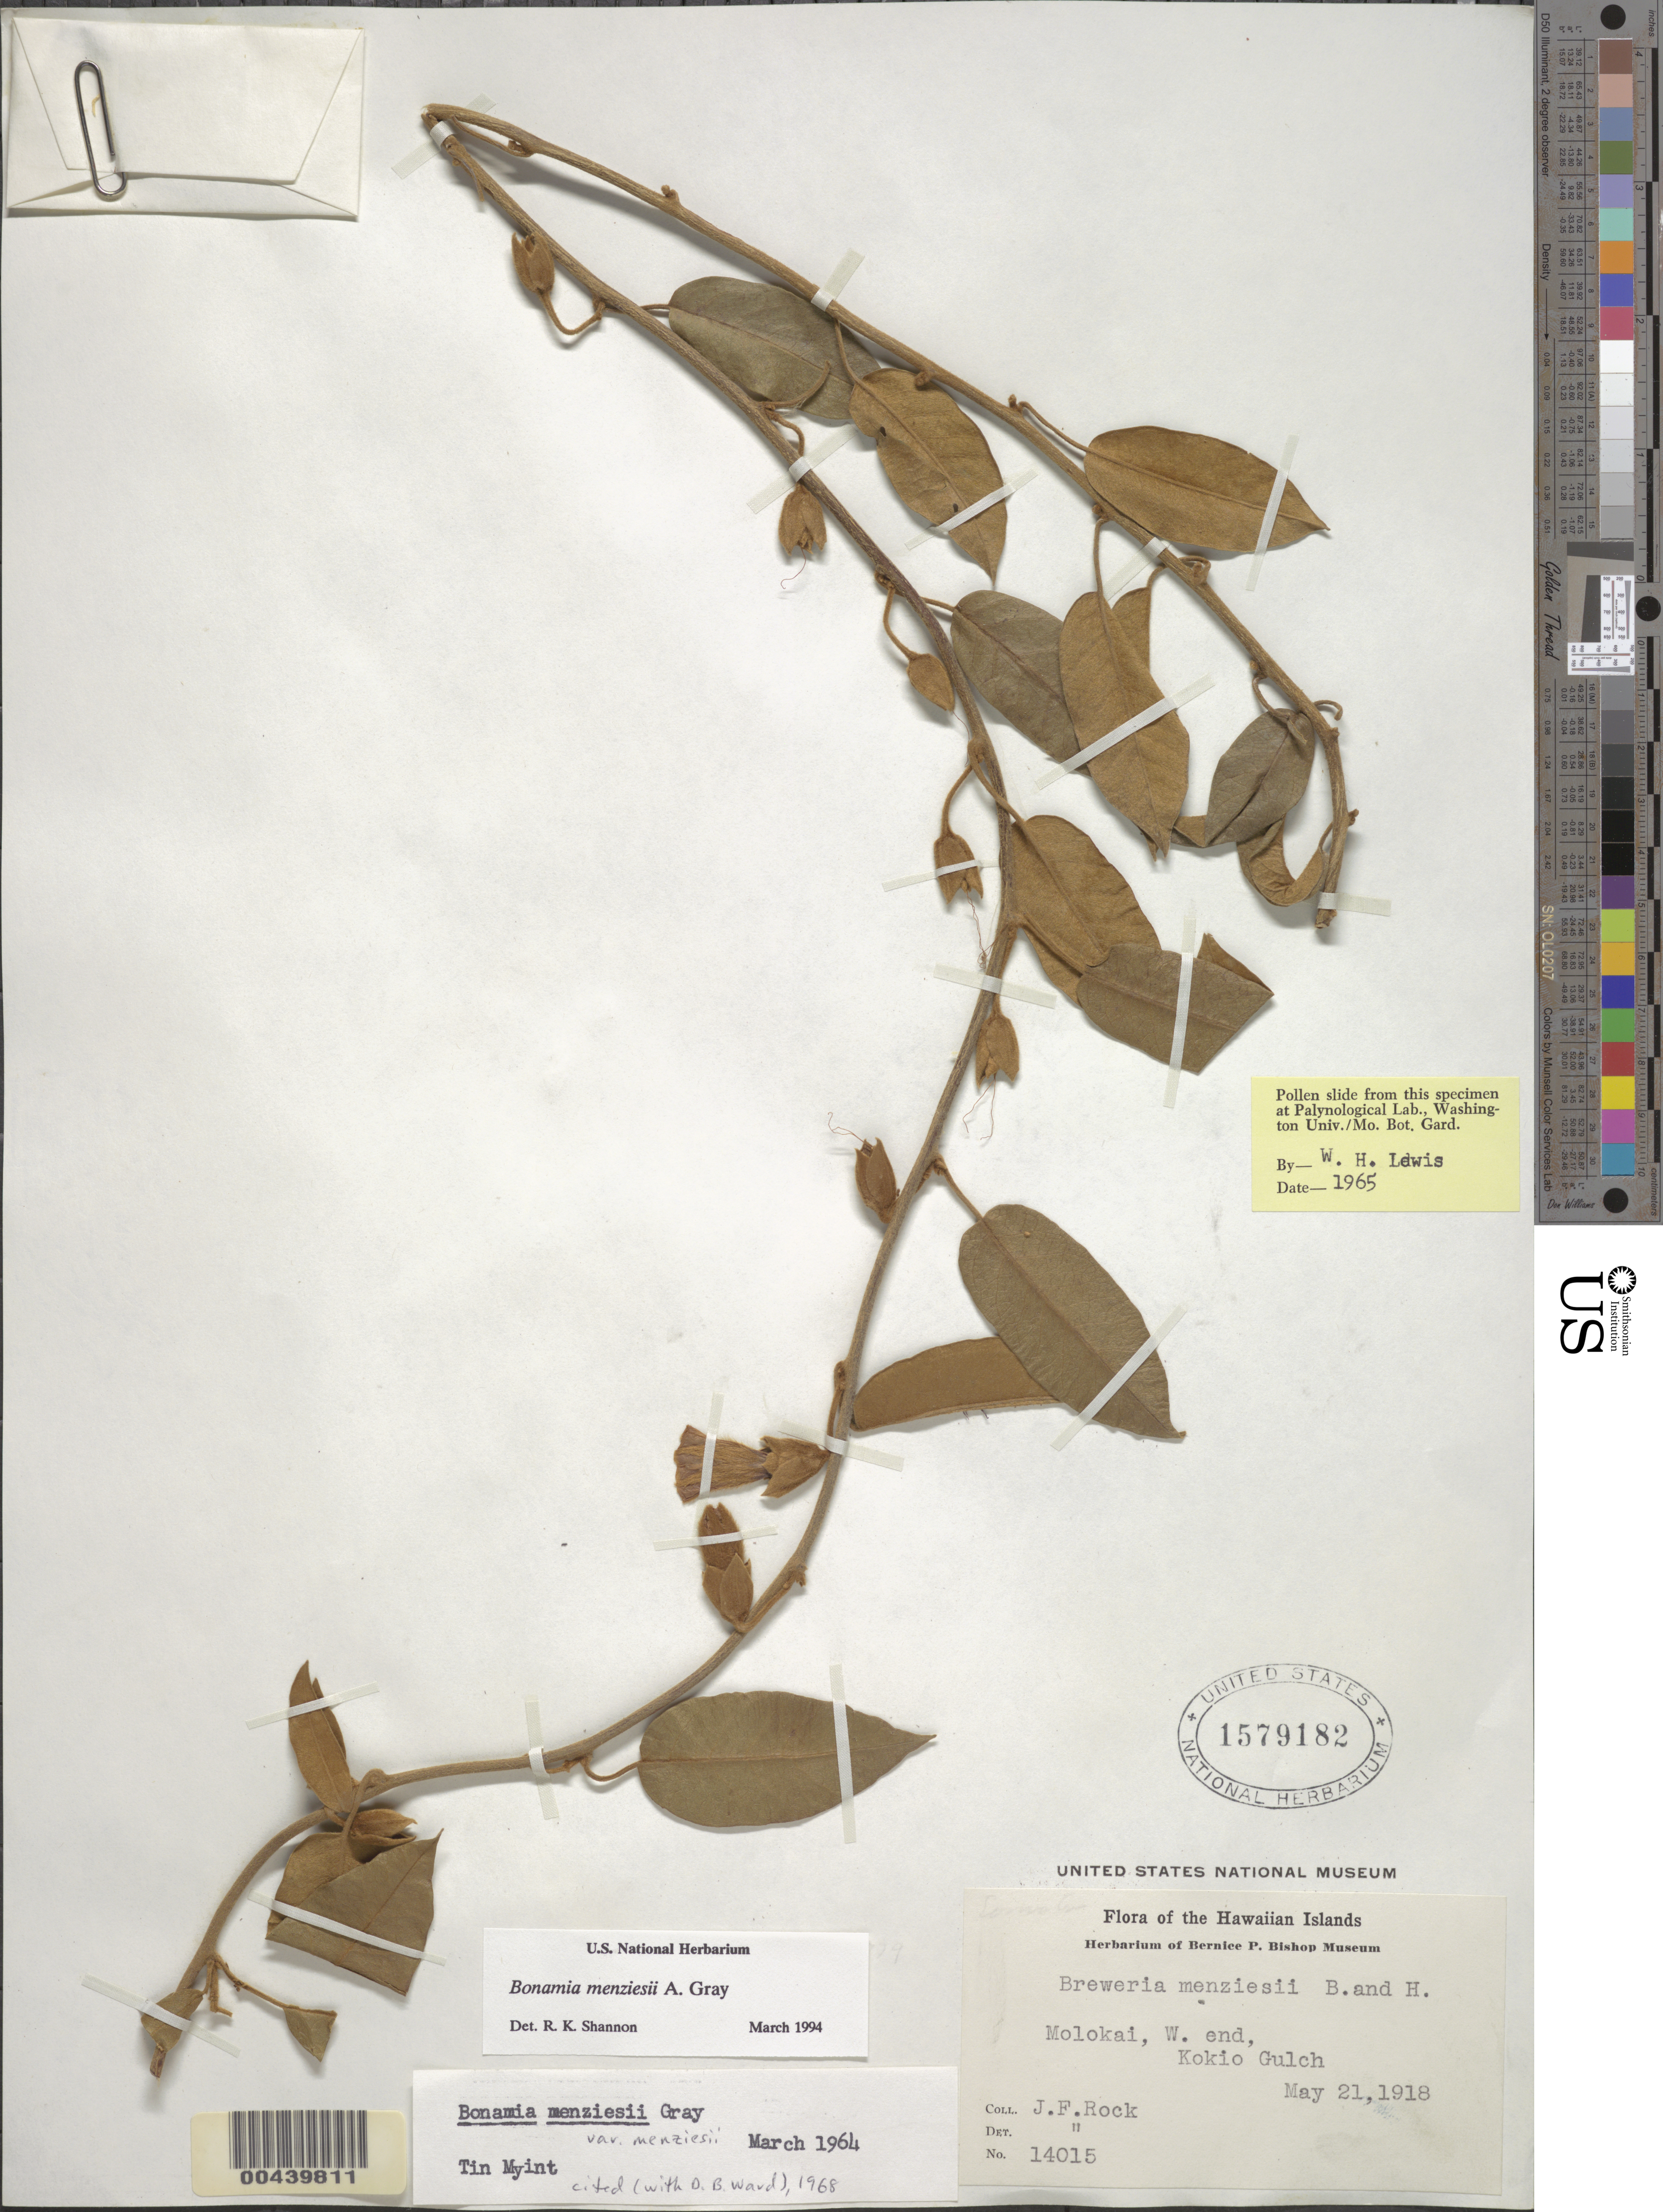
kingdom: Plantae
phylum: Tracheophyta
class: Magnoliopsida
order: Solanales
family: Convolvulaceae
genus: Bonamia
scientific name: Bonamia menziesii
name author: A. Gray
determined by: Shannon, R. K., (UNITED STATES)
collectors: J. F. Rock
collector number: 14015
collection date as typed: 21 May 1918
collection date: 1918-05-21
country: United States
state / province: Hawaii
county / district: Maui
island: Moloka'i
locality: West end, Kokio Gulch.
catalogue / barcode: US 1579182